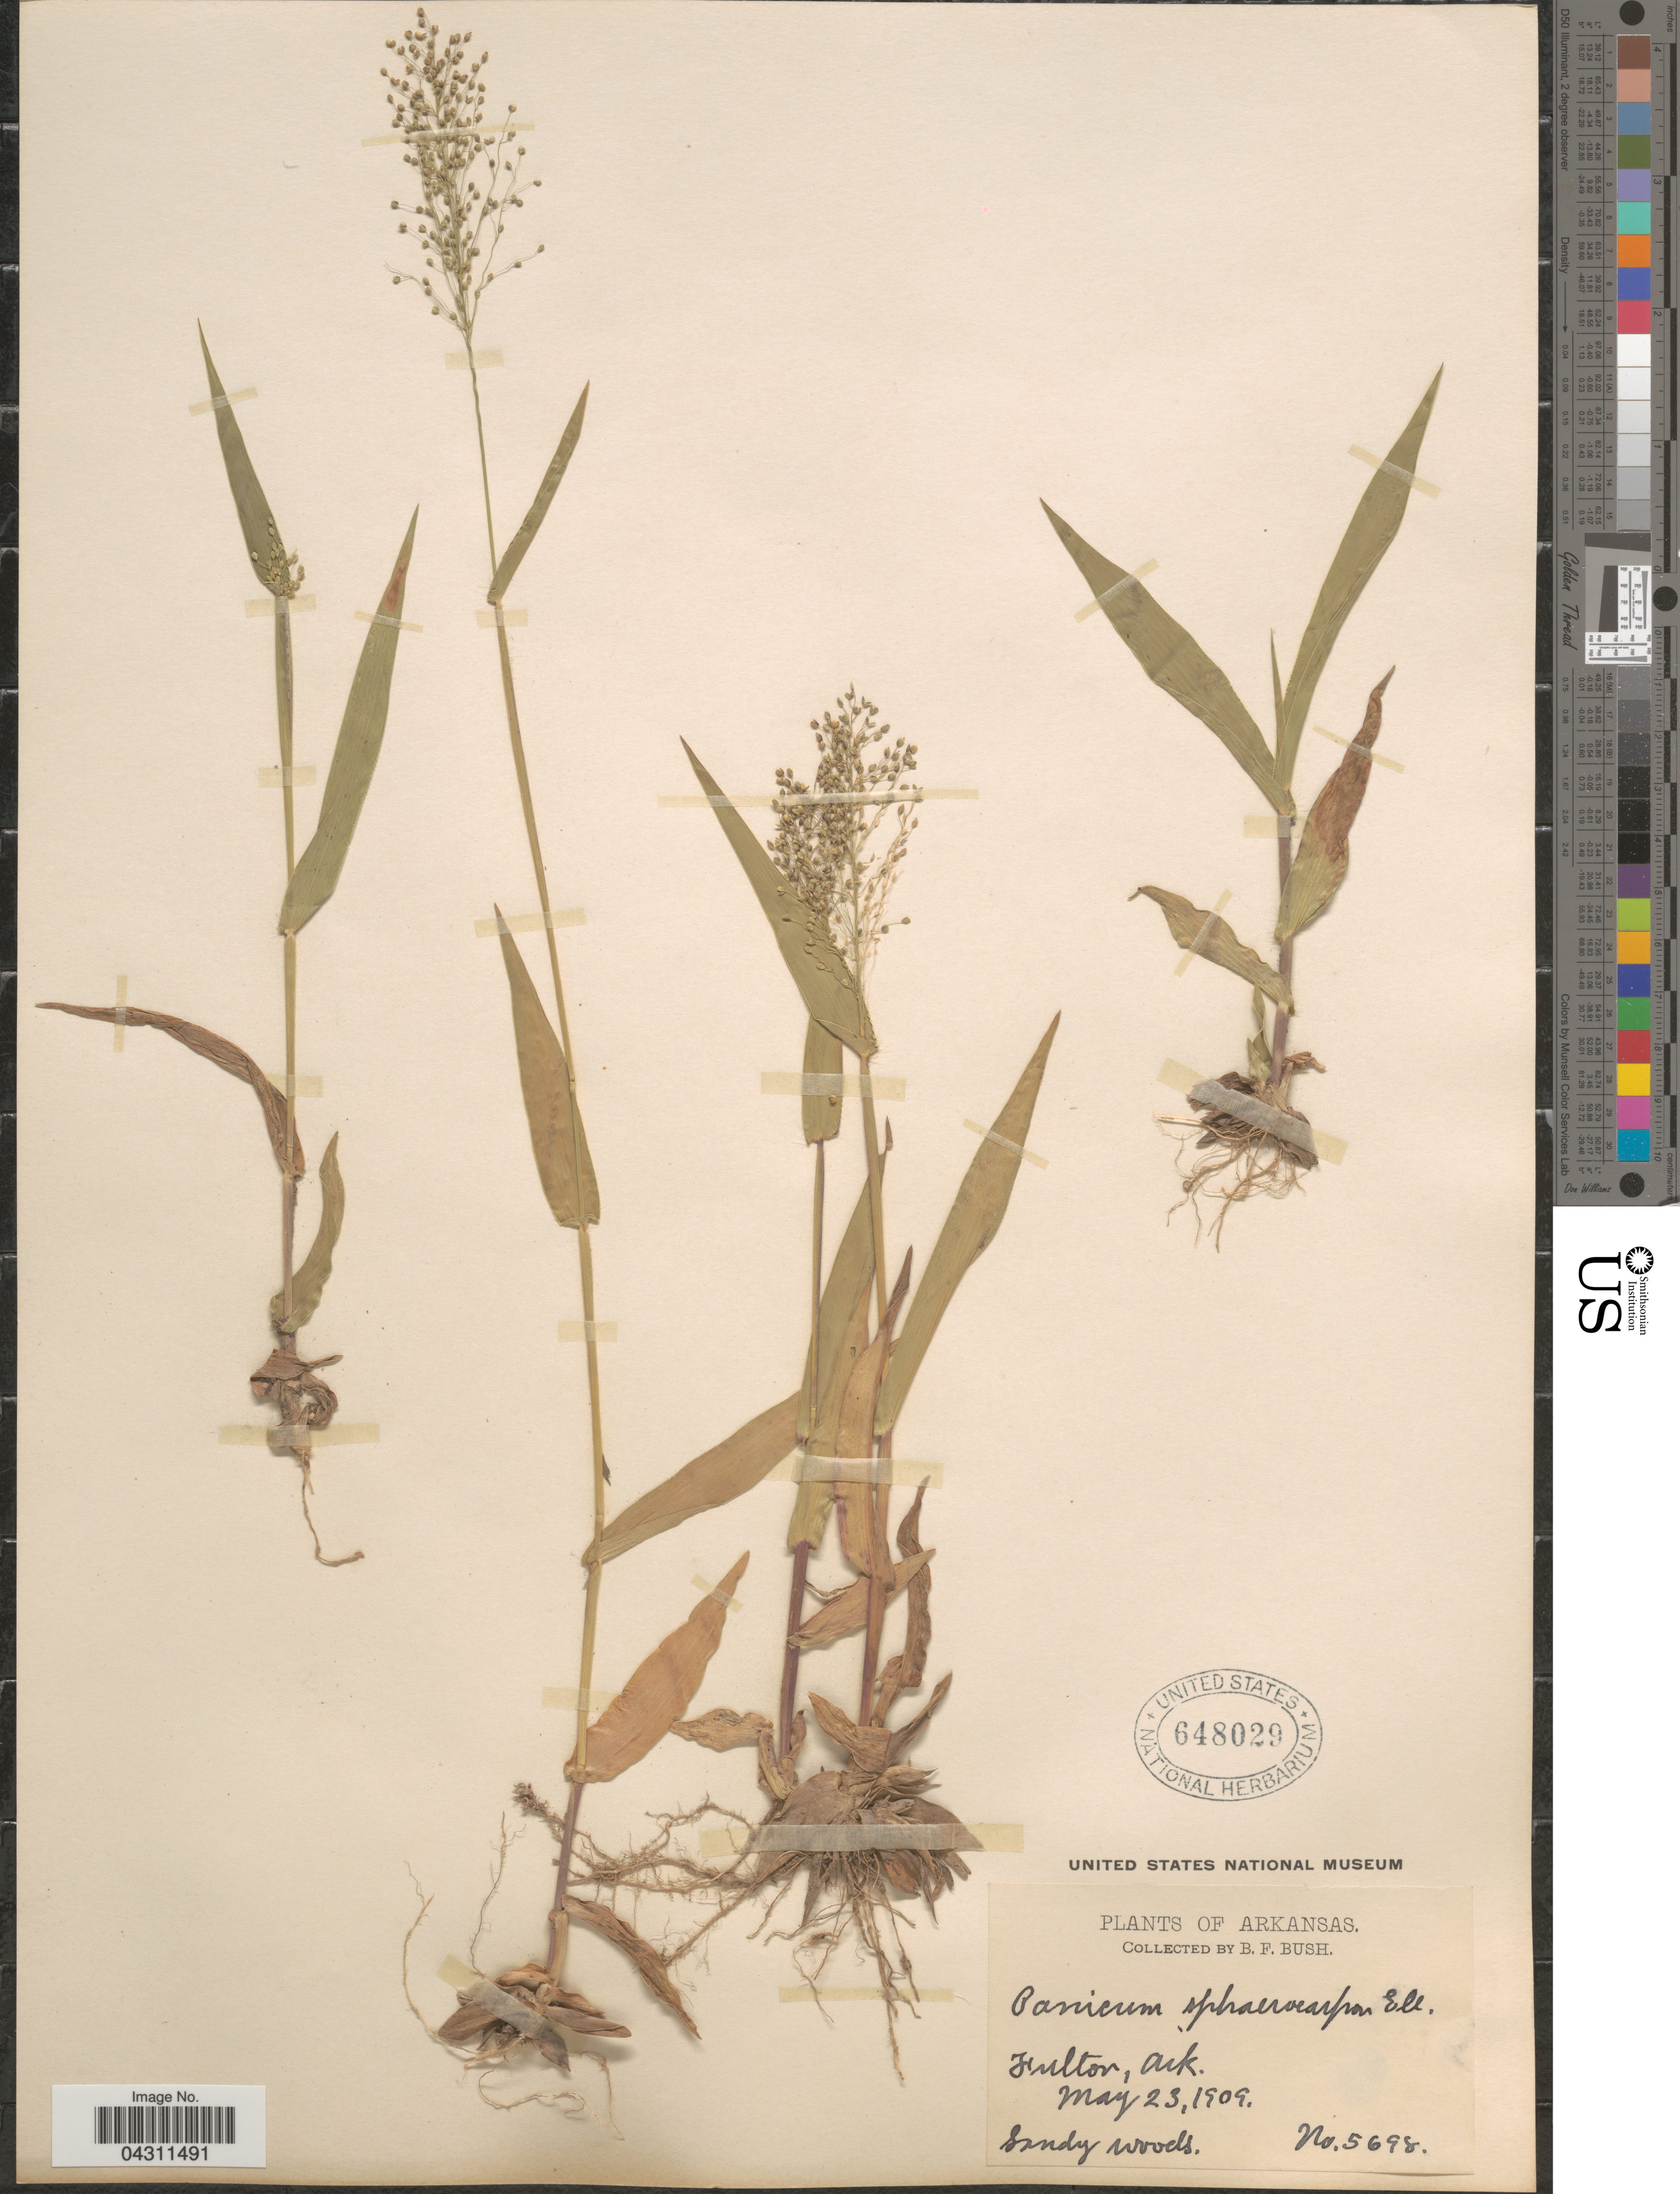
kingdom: Plantae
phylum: Tracheophyta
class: Liliopsida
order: Poales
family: Poaceae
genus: Dichanthelium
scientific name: Dichanthelium sphaerocarpon var. sphaerocarpon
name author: (Elliott) Gould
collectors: B. F. Bush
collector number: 5698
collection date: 1909-05-23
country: United States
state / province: Arkansas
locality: Fulton. Sandy woods.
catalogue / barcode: US 648029